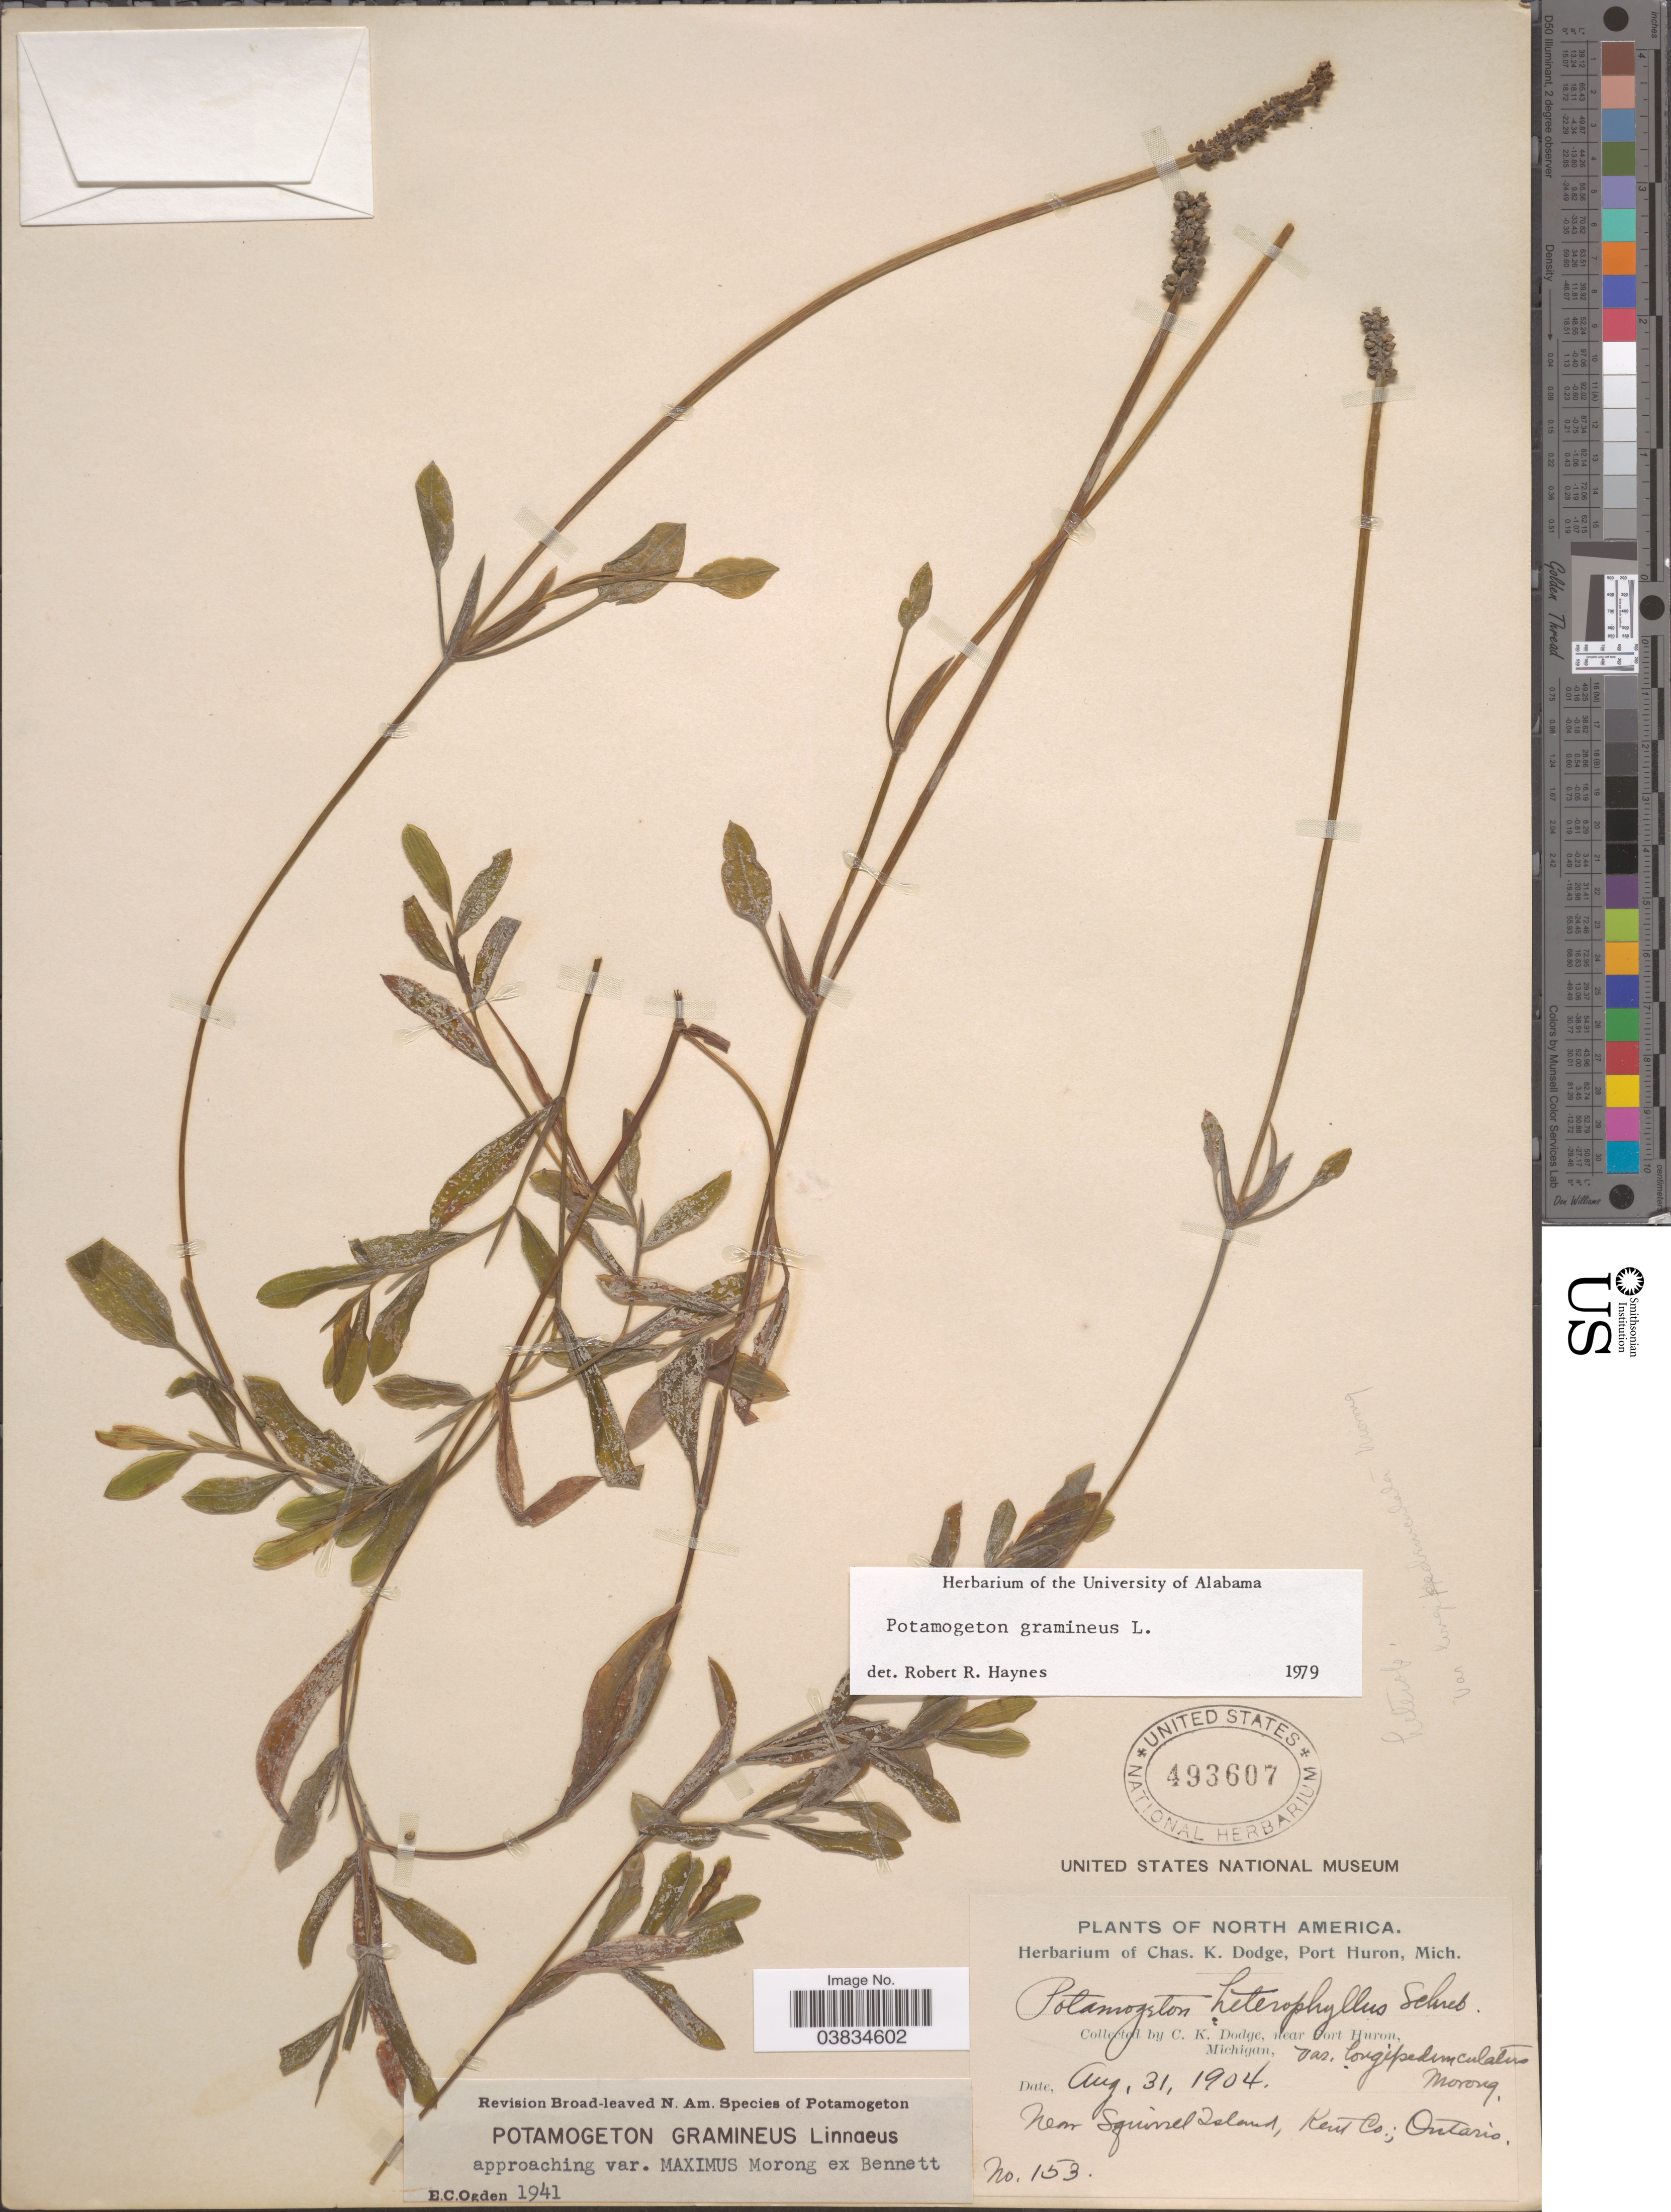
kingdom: Plantae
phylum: Tracheophyta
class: Liliopsida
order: Alismatales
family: Potamogetonaceae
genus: Potamogeton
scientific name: Potamogeton gramineus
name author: L.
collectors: C. Dodge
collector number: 153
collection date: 1904-08-31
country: United States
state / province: Michigan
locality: Near Port Huron. Near Squirrel Island, Kent Co.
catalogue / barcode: US 493607